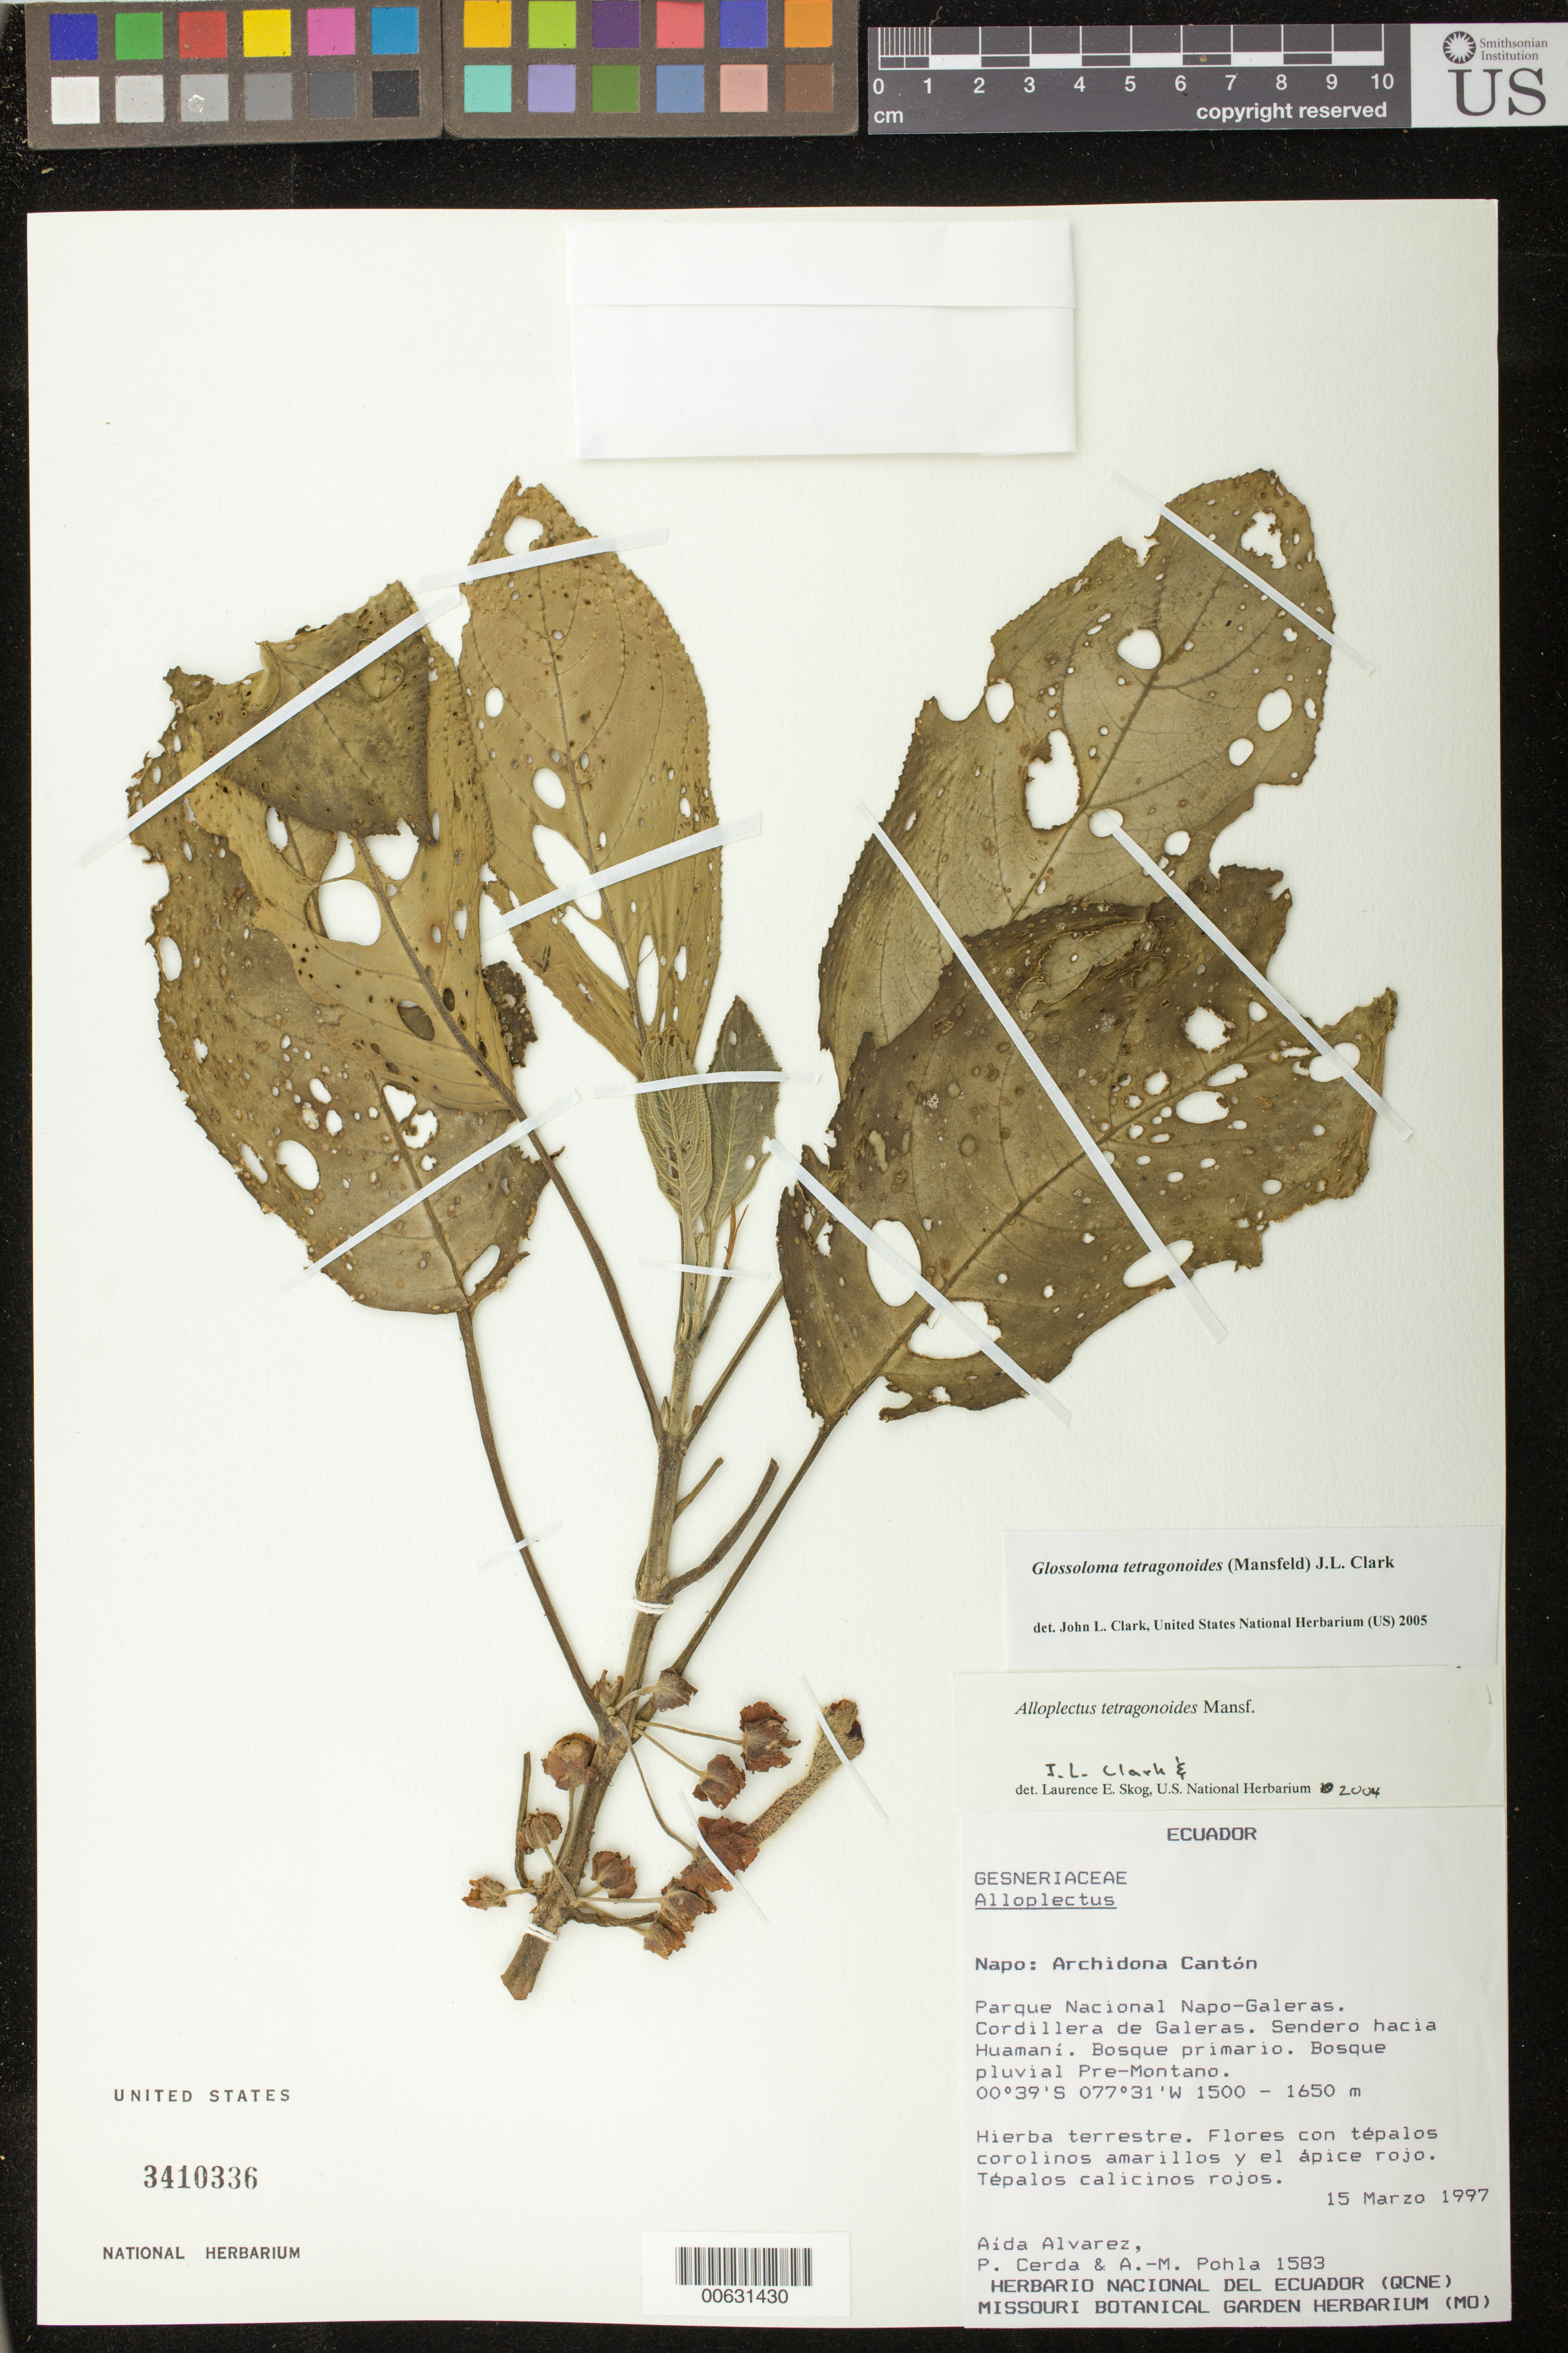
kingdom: Plantae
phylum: Tracheophyta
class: Magnoliopsida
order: Lamiales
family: Gesneriaceae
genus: Glossoloma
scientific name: Glossoloma tetragonoides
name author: (Mansf.) J.L. Clark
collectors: A. Alvarez, P. Cerda & A. Pohla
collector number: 1583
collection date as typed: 15 Mar 1997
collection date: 1997-03-15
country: Ecuador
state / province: Napo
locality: Archidona Cantón; Parque Nacional Napo-Galeras, Cordillera de Galeras, sendero hacia Huamaní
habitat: Bosque primario; bosque pluvial pre-montano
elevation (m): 1500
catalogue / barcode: US 3410336